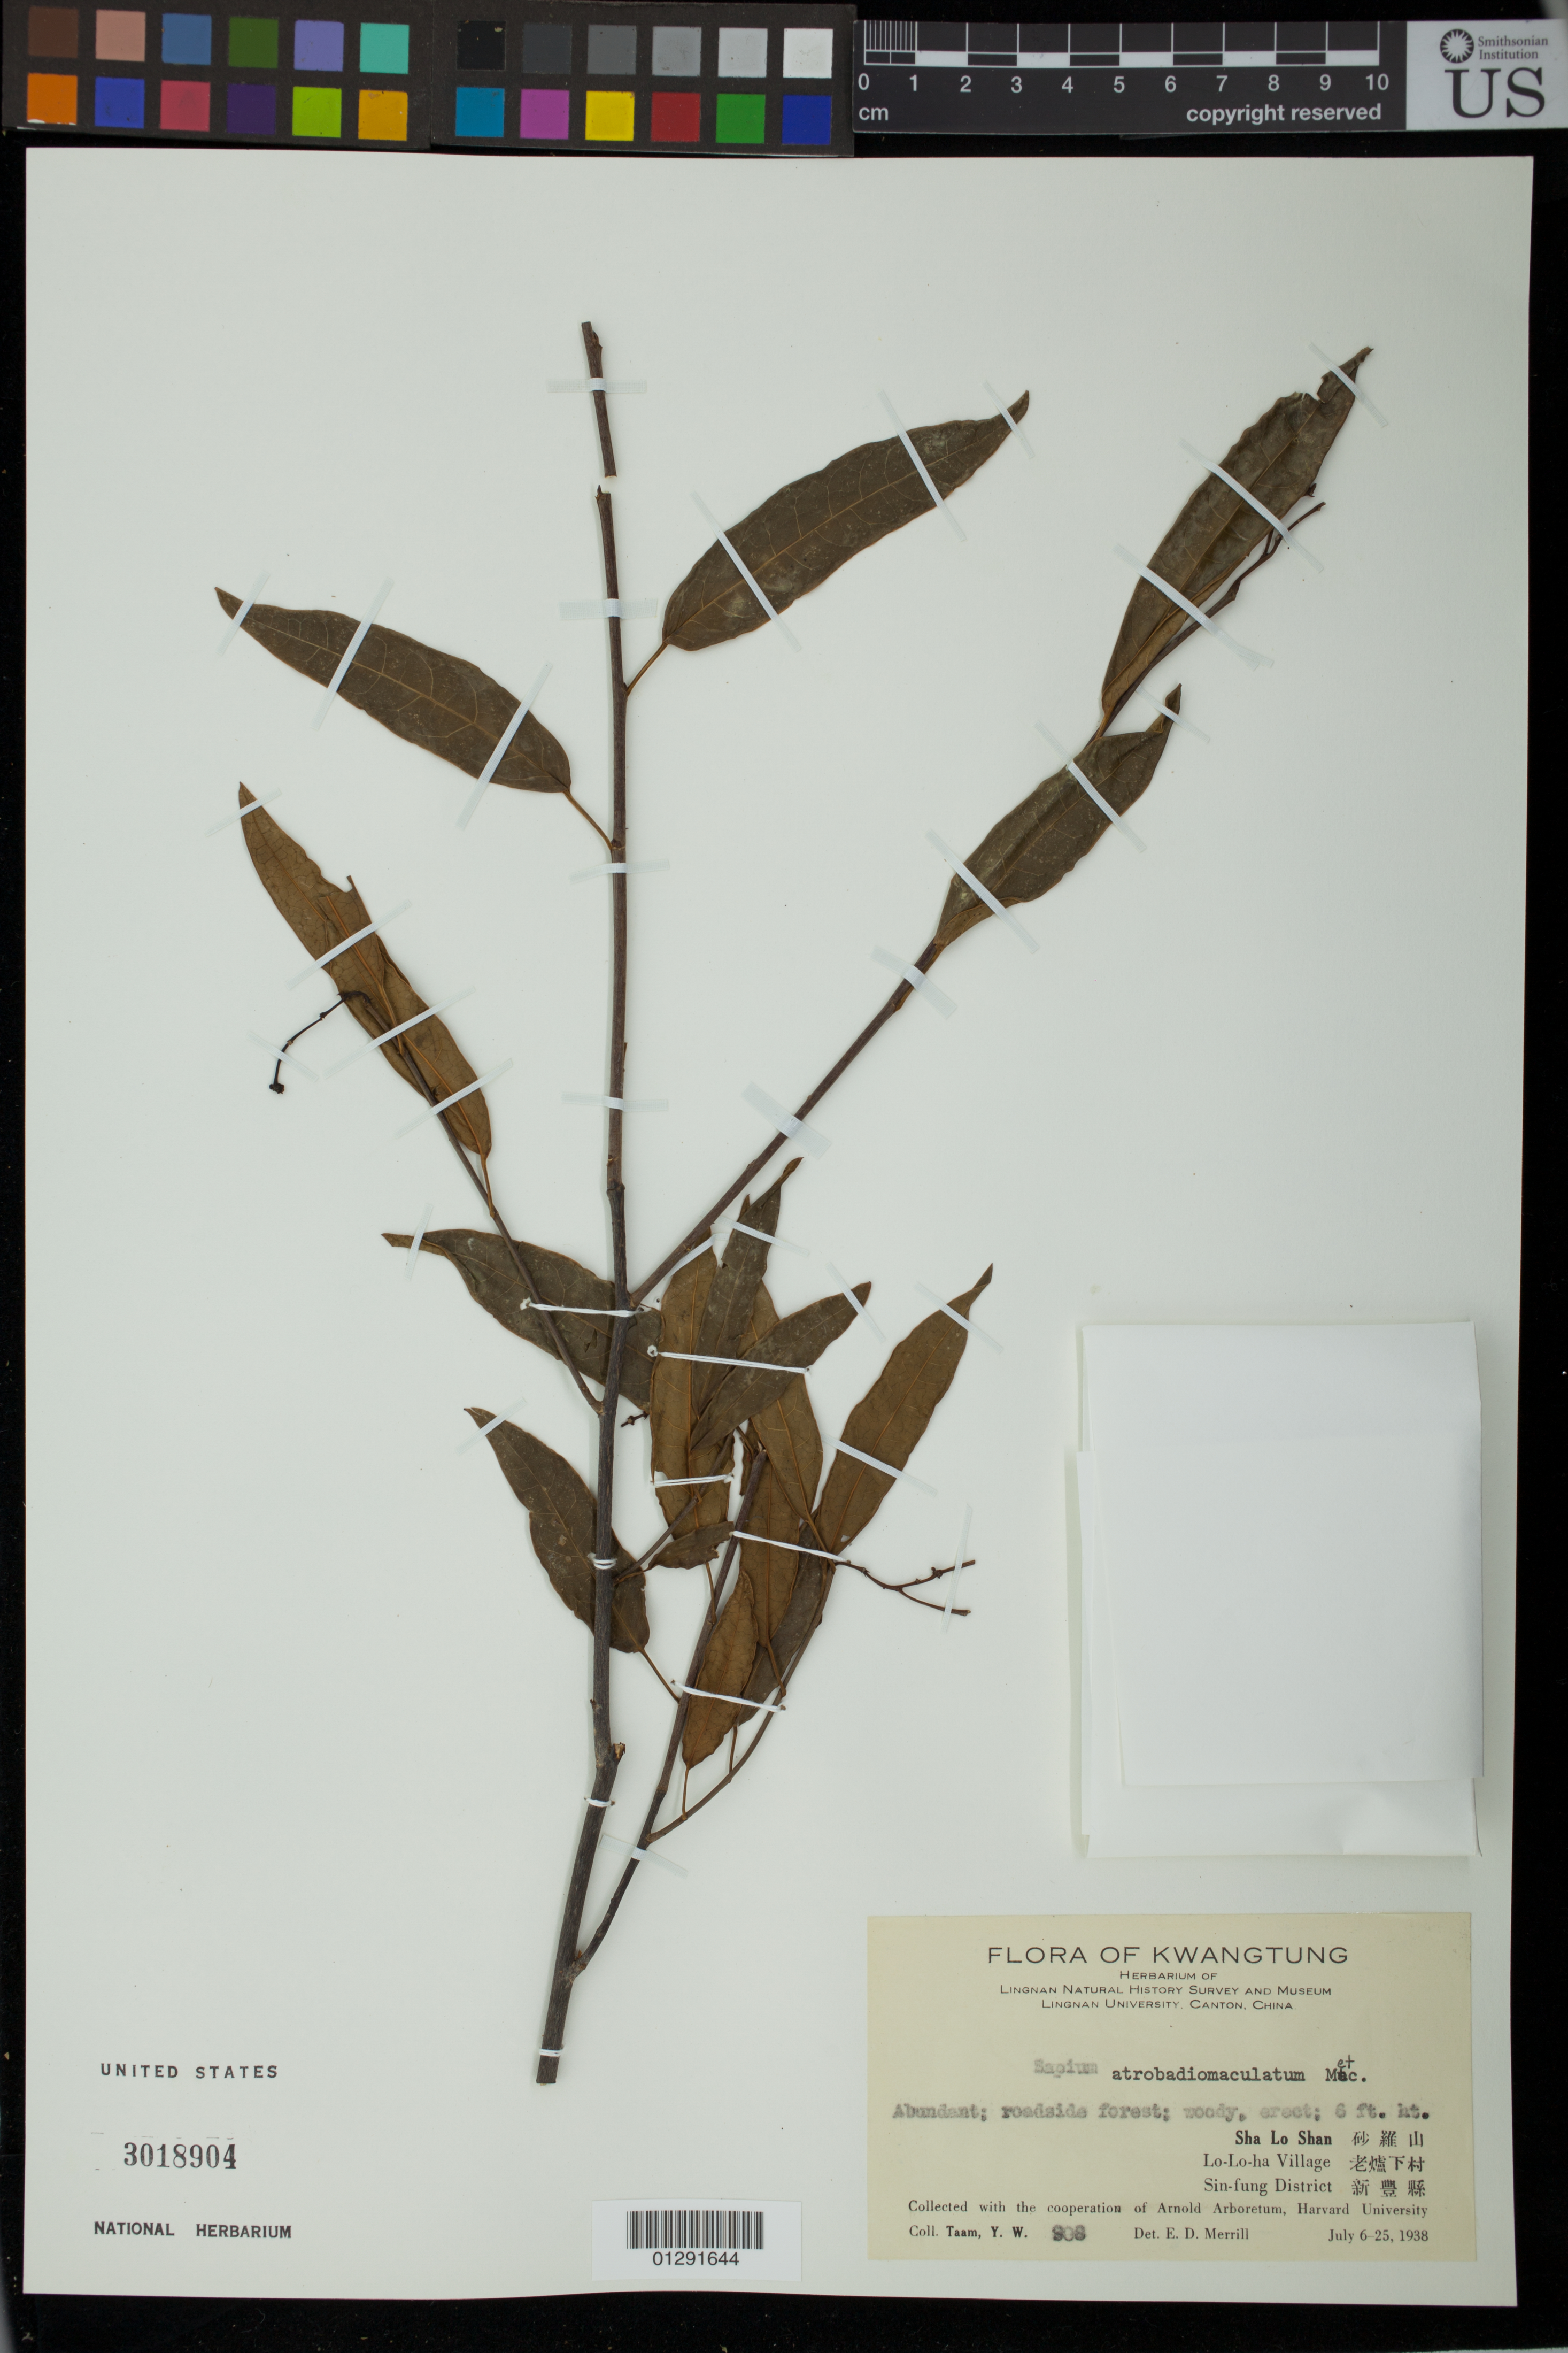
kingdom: Plantae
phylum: Tracheophyta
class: Magnoliopsida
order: Malpighiales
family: Euphorbiaceae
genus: Sapium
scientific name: Sapium atrobadiomaculatum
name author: F.P. Metcalf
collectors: Y. W. Taam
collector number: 908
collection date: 1938-07-06/1938-07-25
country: China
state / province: Guangdong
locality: Sha Lo Shan, Lo-Lo-ha Village. Sin-fung district.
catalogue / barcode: US 3018904